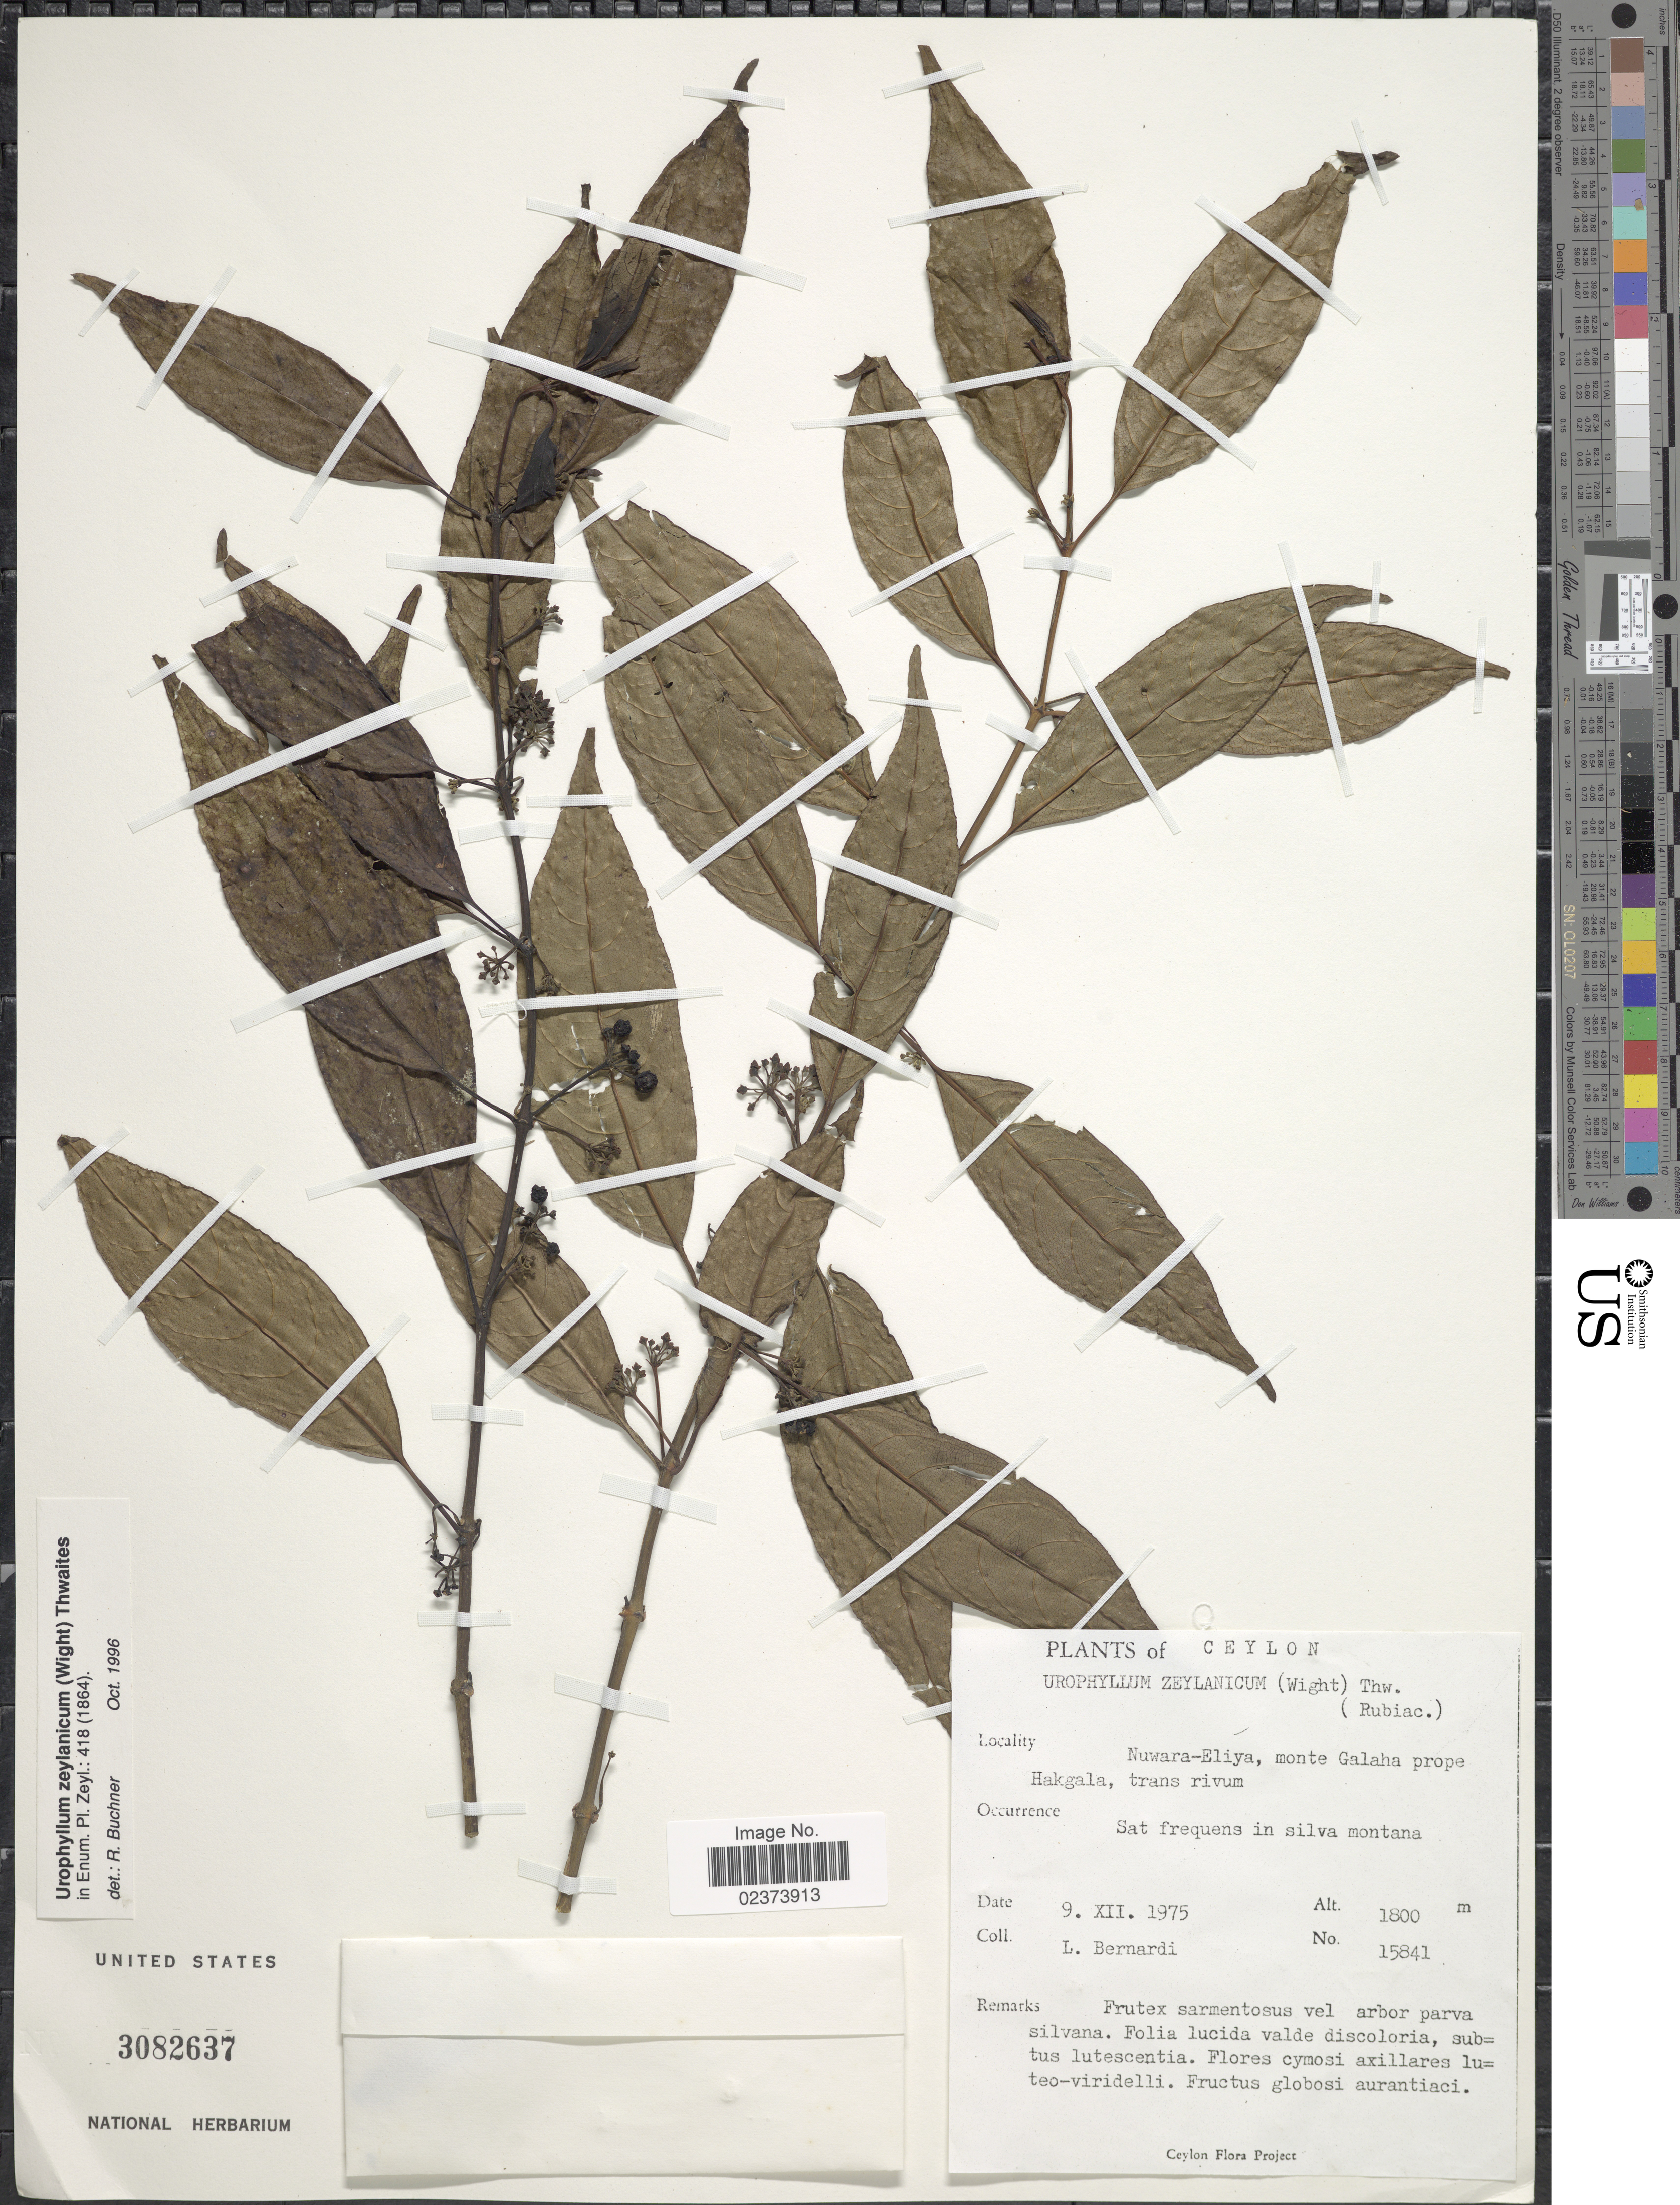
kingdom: Plantae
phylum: Tracheophyta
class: Magnoliopsida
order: Gentianales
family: Rubiaceae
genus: Urophyllum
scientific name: Urophyllum zeylanicum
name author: (Wight) Thwaites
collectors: L. Bernardi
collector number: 15841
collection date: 1975-12-09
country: Sri Lanka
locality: Nuwara-Eliya, monte Galaha prope Hakgala, trans rivum, Ceylon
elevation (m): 1800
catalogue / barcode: US 3082637